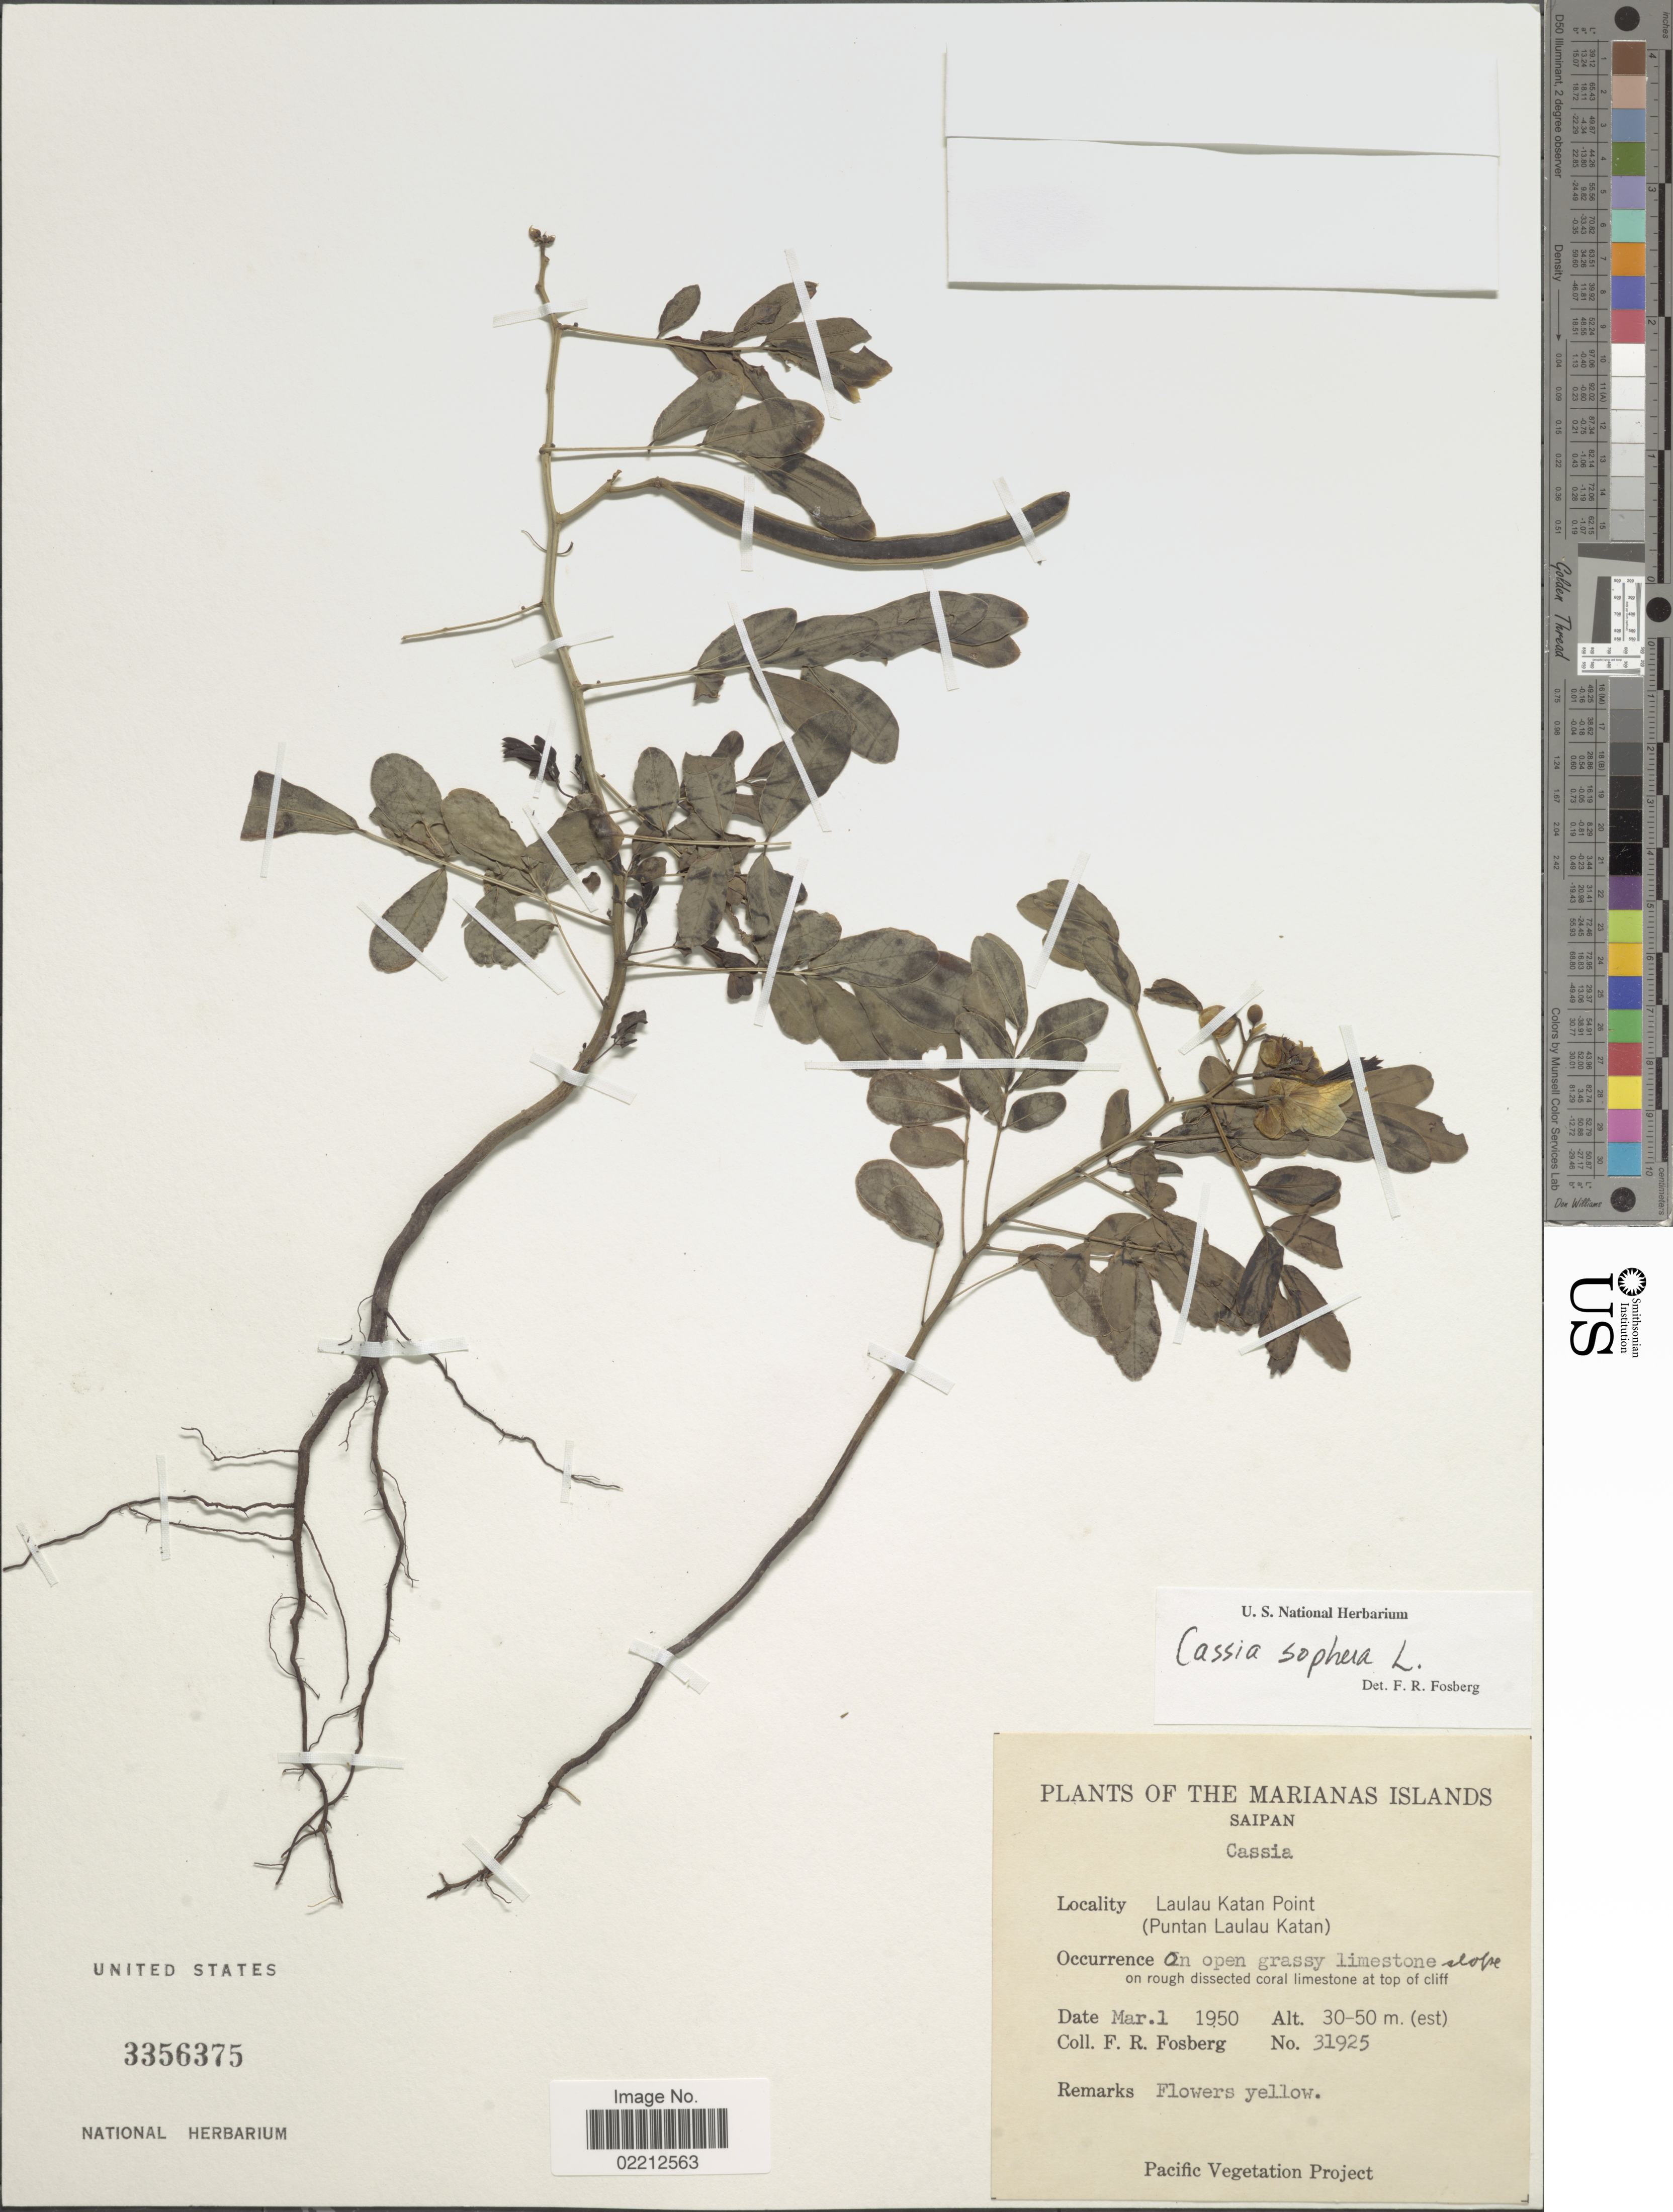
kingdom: Plantae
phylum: Tracheophyta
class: Magnoliopsida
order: Fabales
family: Fabaceae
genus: Senna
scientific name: Senna sophera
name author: (L.) Roxb.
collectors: F. R. Fosberg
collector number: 31925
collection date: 1950-03-01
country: Northern Mariana Islands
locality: Saipan, Laulau Katan Point (Puntan Laulau Katan)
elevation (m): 30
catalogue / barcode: US 3356375